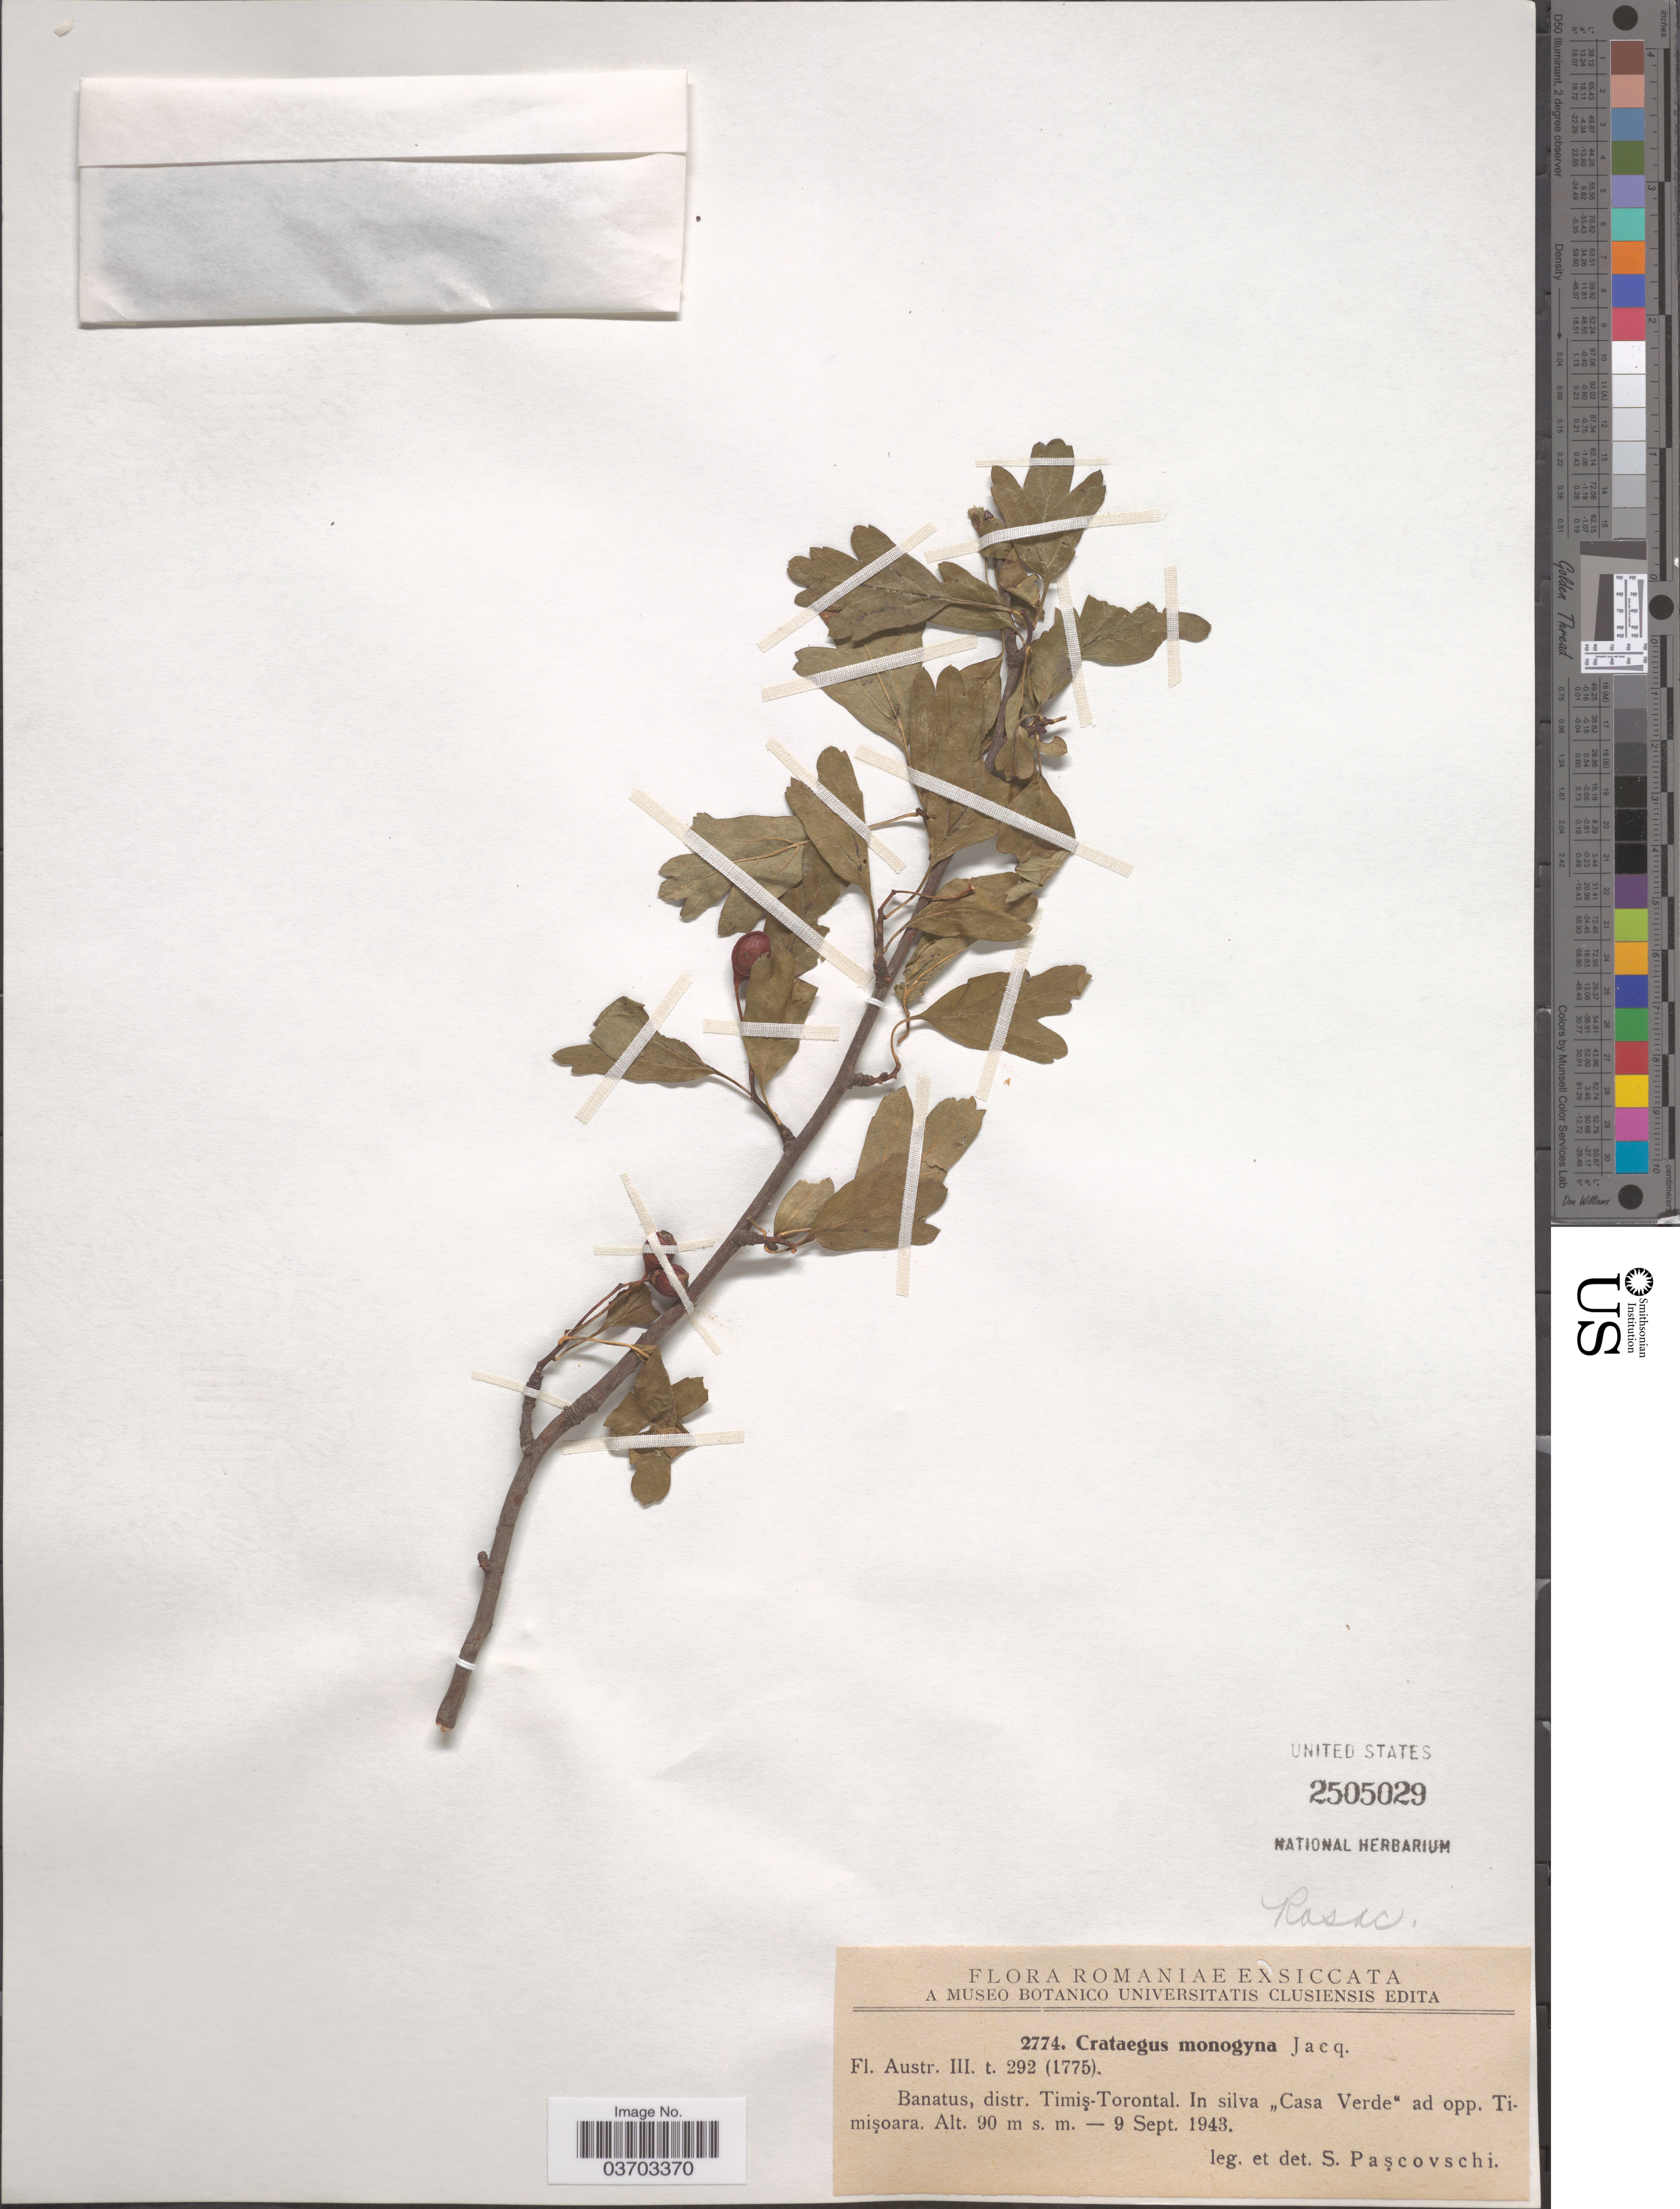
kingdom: Plantae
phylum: Tracheophyta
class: Magnoliopsida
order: Rosales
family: Rosaceae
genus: Crataegus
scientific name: Crataegus monogyna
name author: Lindin.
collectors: S. Pascovschi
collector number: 2774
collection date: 1943-09-09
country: Romania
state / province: Timis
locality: Banatus, distr. Timiş-Torontal. In silva "Casa Verde" ad opp. Timişoara.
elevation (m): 90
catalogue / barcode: US 2505029